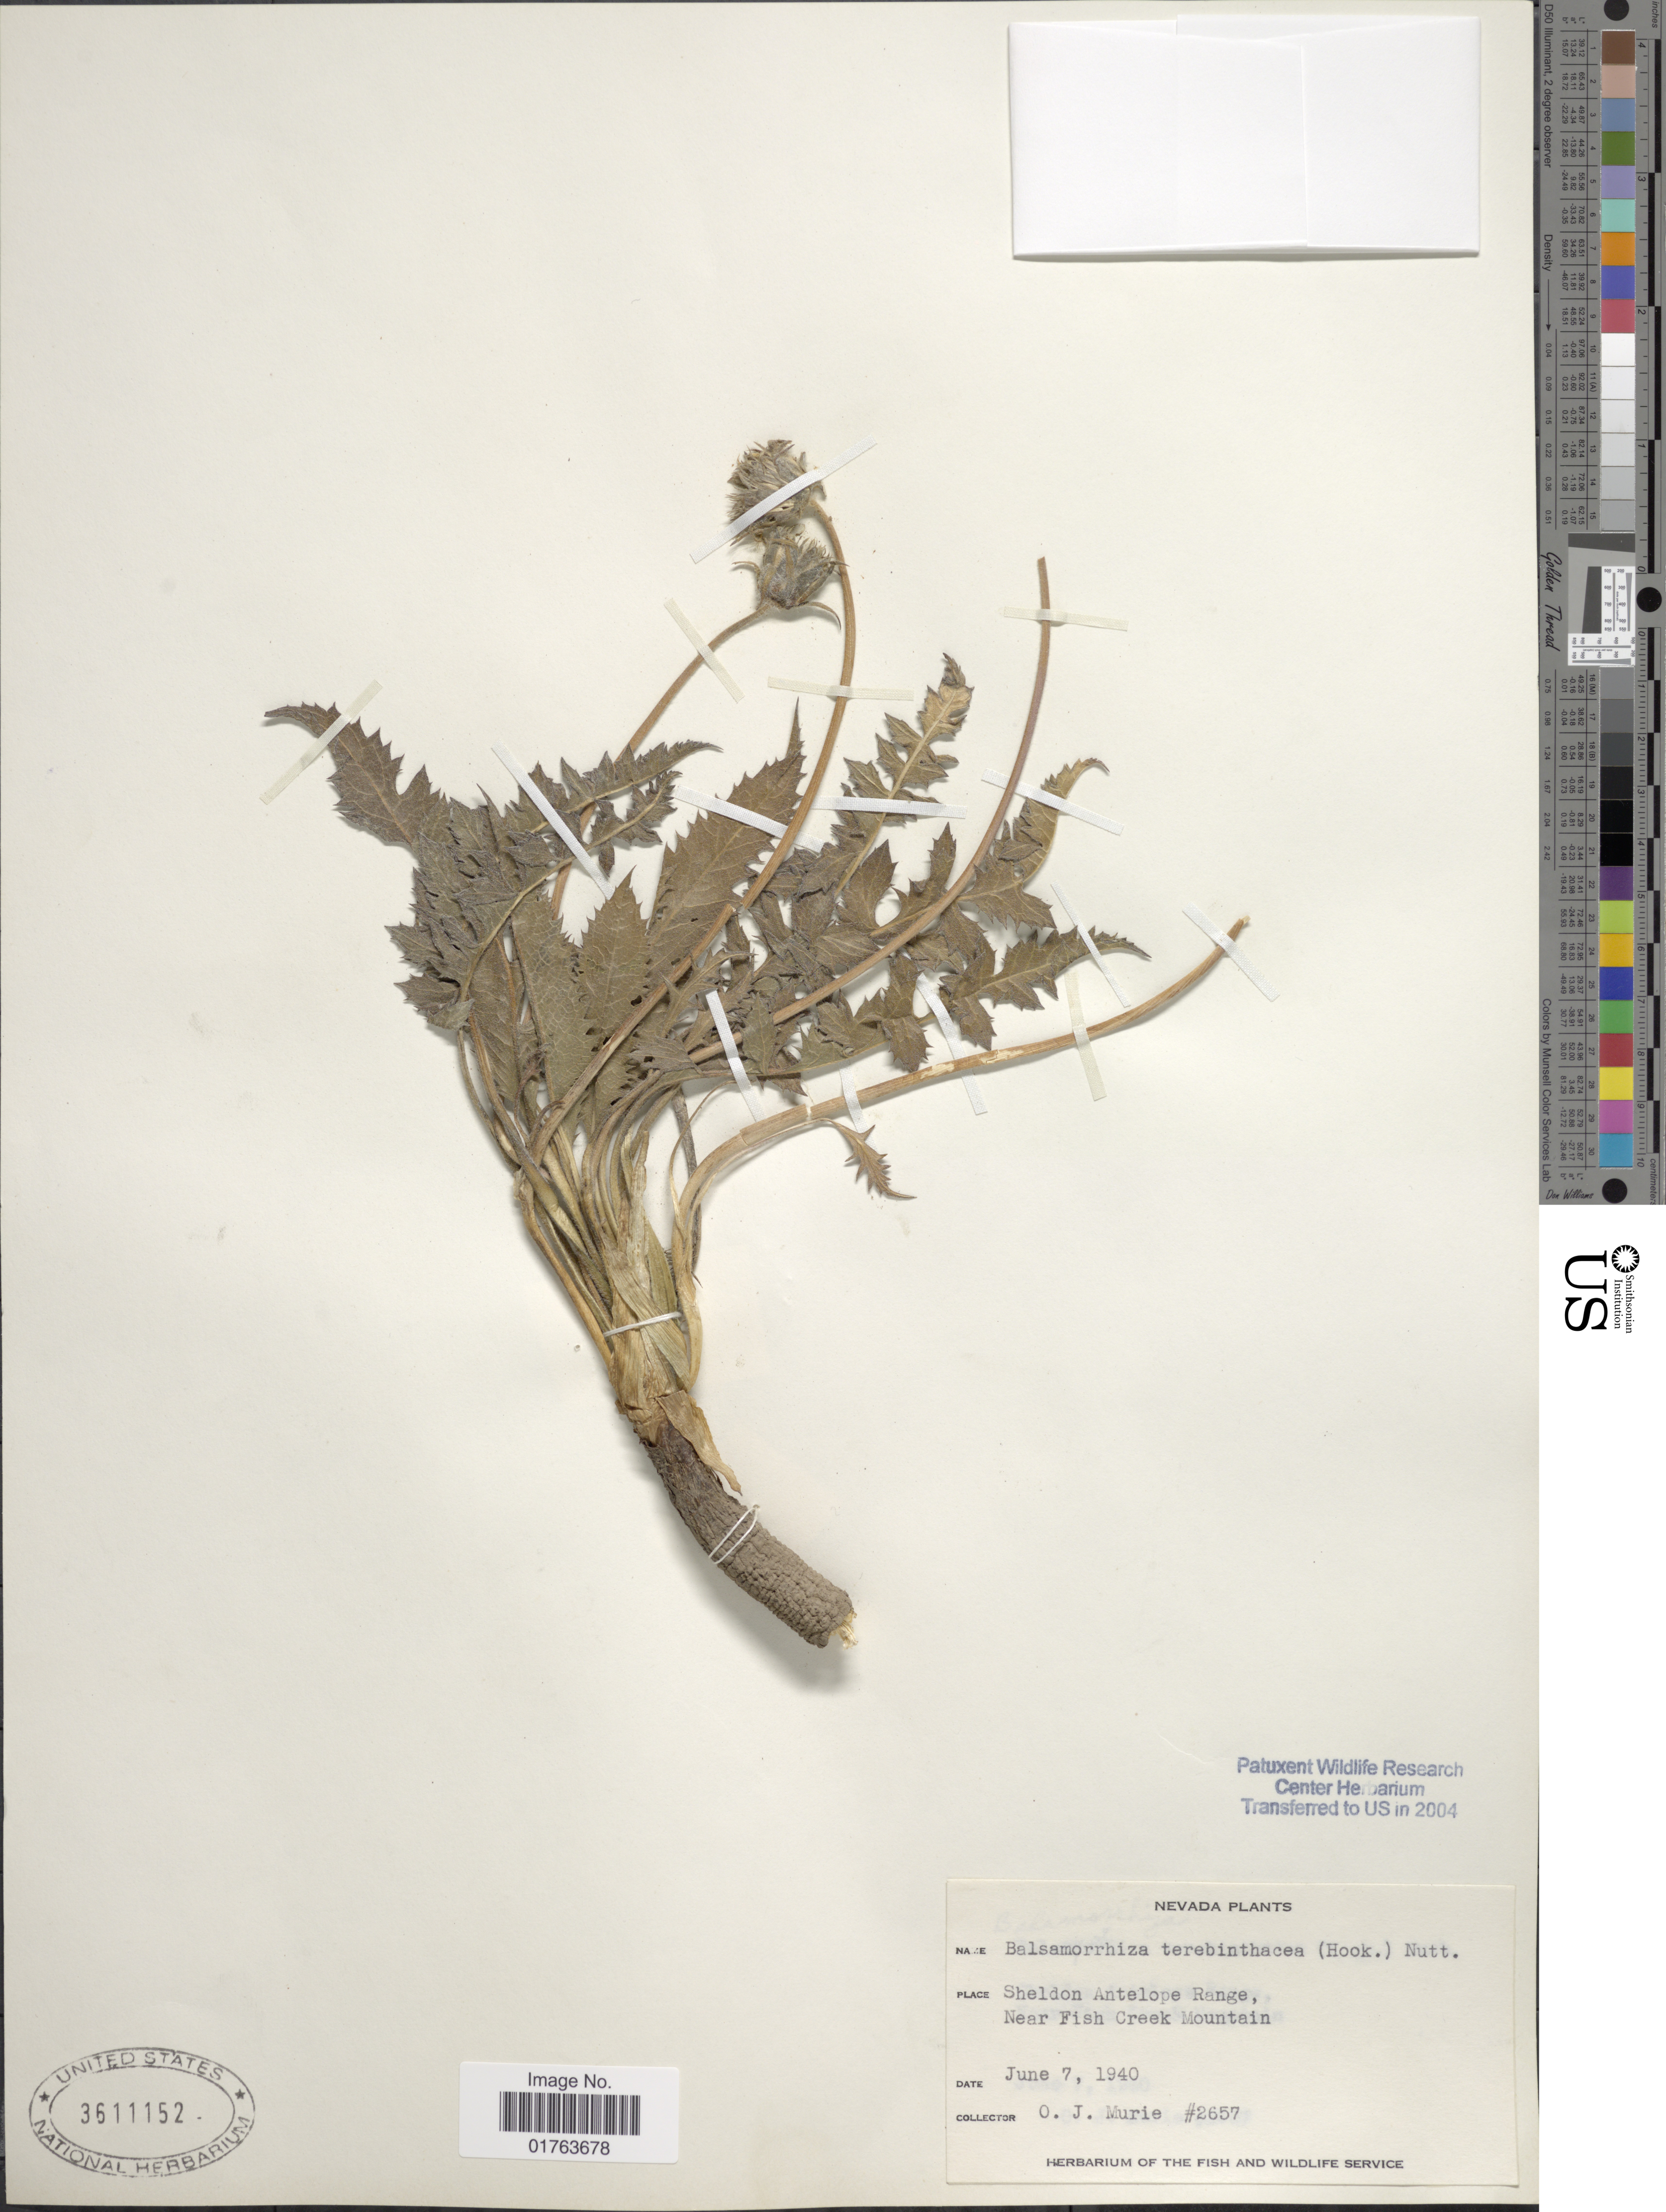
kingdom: Plantae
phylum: Tracheophyta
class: Magnoliopsida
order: Asterales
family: Asteraceae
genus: Balsamorhiza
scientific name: Balsamorhiza terebinthacea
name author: (Hook.) Nutt.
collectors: O. Murie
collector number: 2657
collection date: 1940-06-07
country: United States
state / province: Nevada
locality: Sheldon Antelope Range, Near Fish Creek Mountain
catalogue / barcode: US 3611152